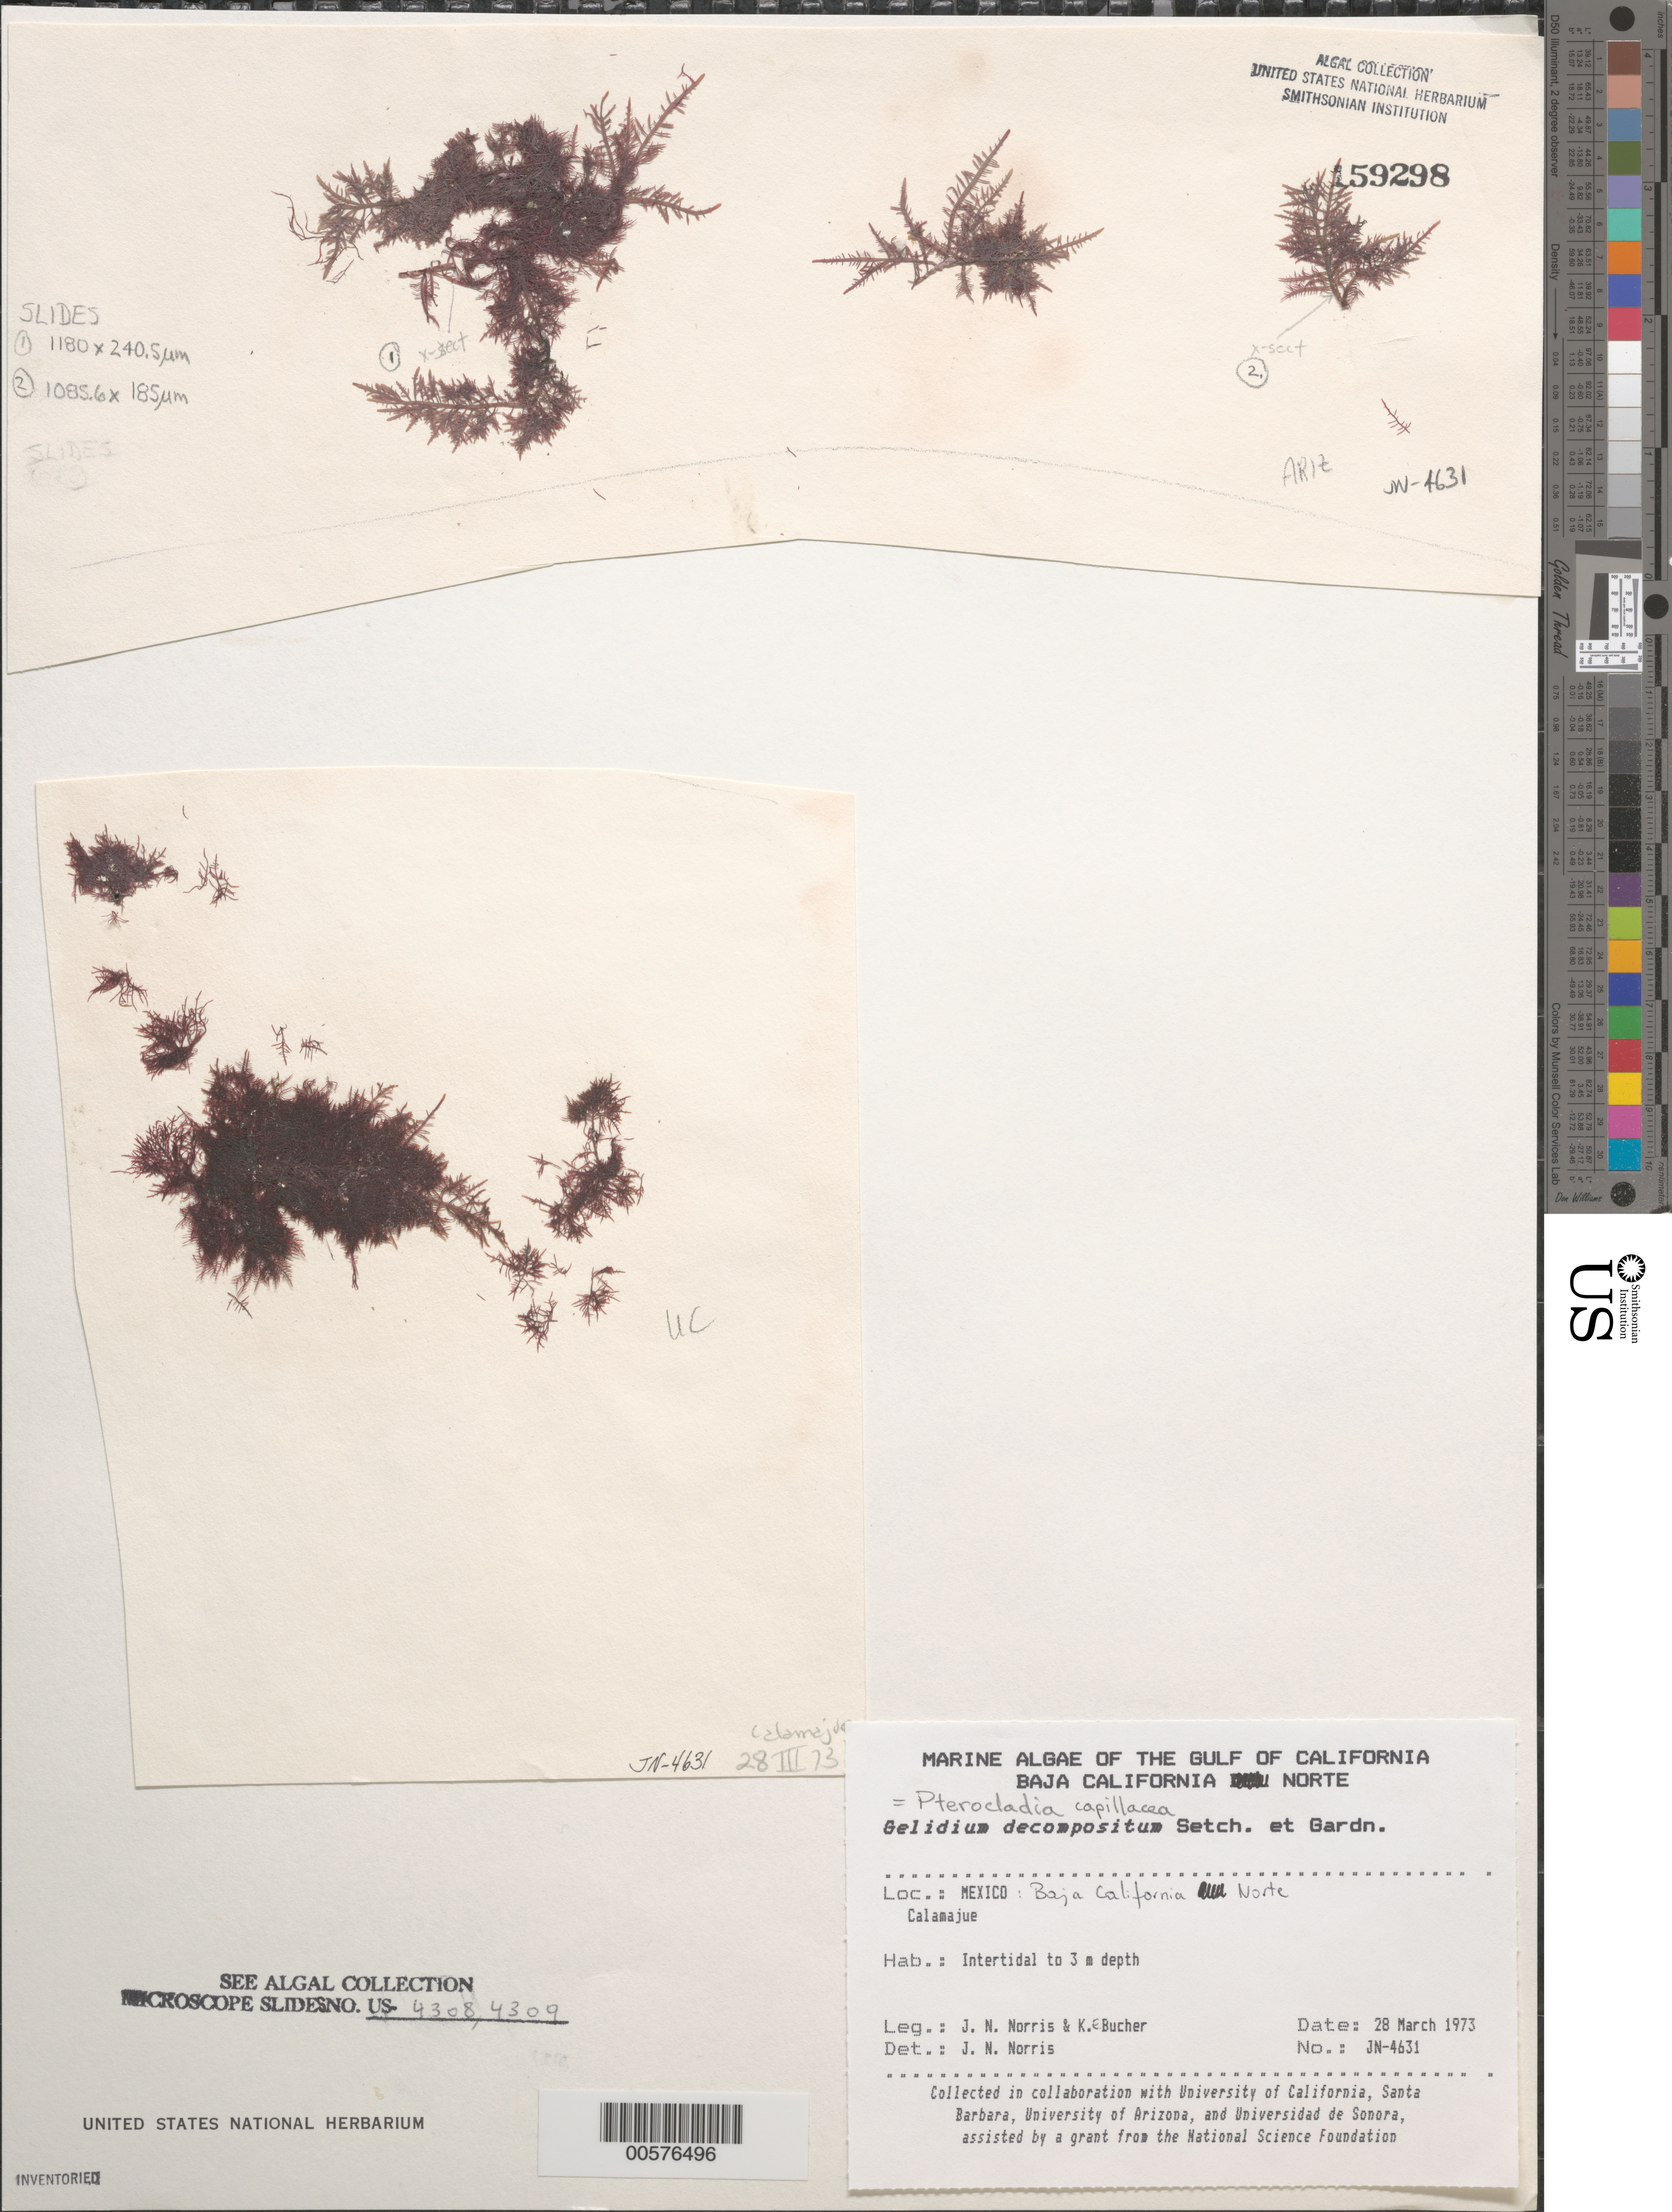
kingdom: Plantae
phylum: Rhodophyta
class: Florideophyceae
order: Gelidiales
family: Pterocladiaceae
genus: Pterocladiella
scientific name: Pterocladiella capillacea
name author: (S.G. Gmel.) Santelices & Hommers.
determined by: Algae name updating Project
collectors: J. N. Norris & K. E. Bucher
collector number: JN-4631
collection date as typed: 28 Mar 1973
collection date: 1973-03-28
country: Mexico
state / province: Baja California Norte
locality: Calamajue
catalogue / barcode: US 159298